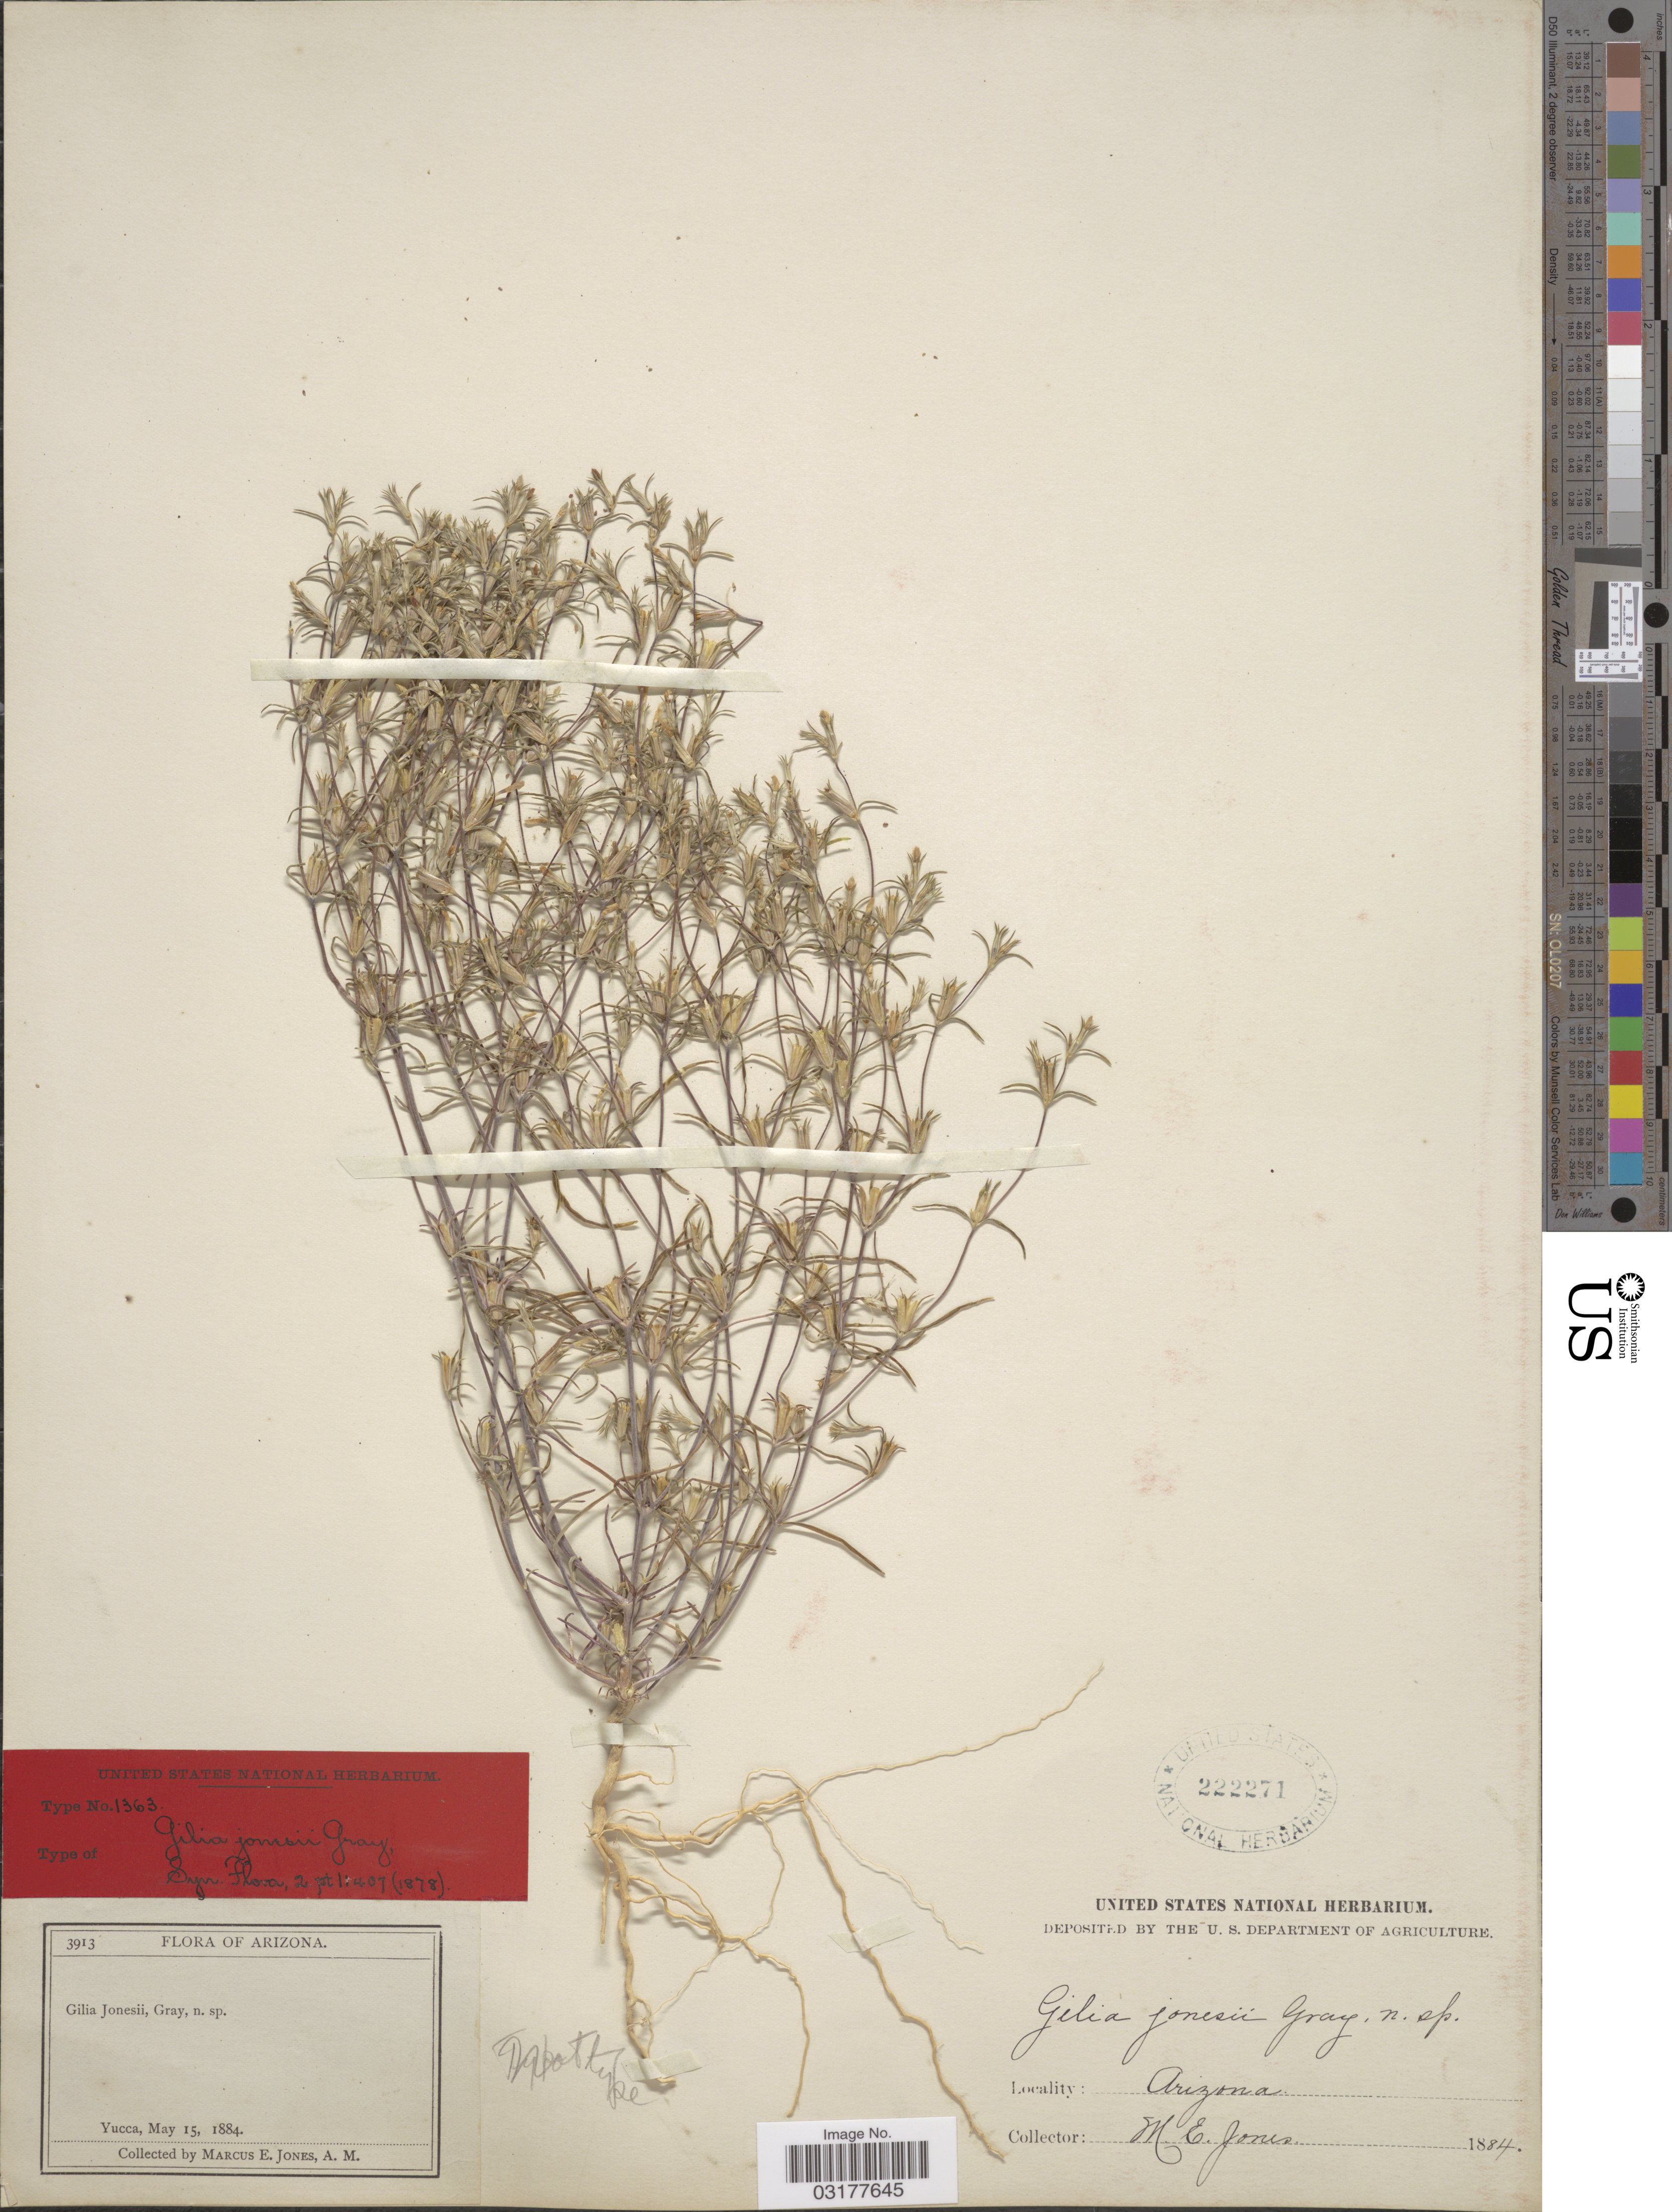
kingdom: Plantae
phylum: Tracheophyta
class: Magnoliopsida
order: Ericales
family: Polemoniaceae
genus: Linanthus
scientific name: Linanthus jonesii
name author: (A. Gray) Greene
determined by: Strong, Mark T., (BOT), Smithsonian Institution - National Museum of Natural History (UNITED STATES)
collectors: M. E. Jones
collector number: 3913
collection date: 1884-05-15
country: United States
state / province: Arizona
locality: Yucca.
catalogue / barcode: US 222271